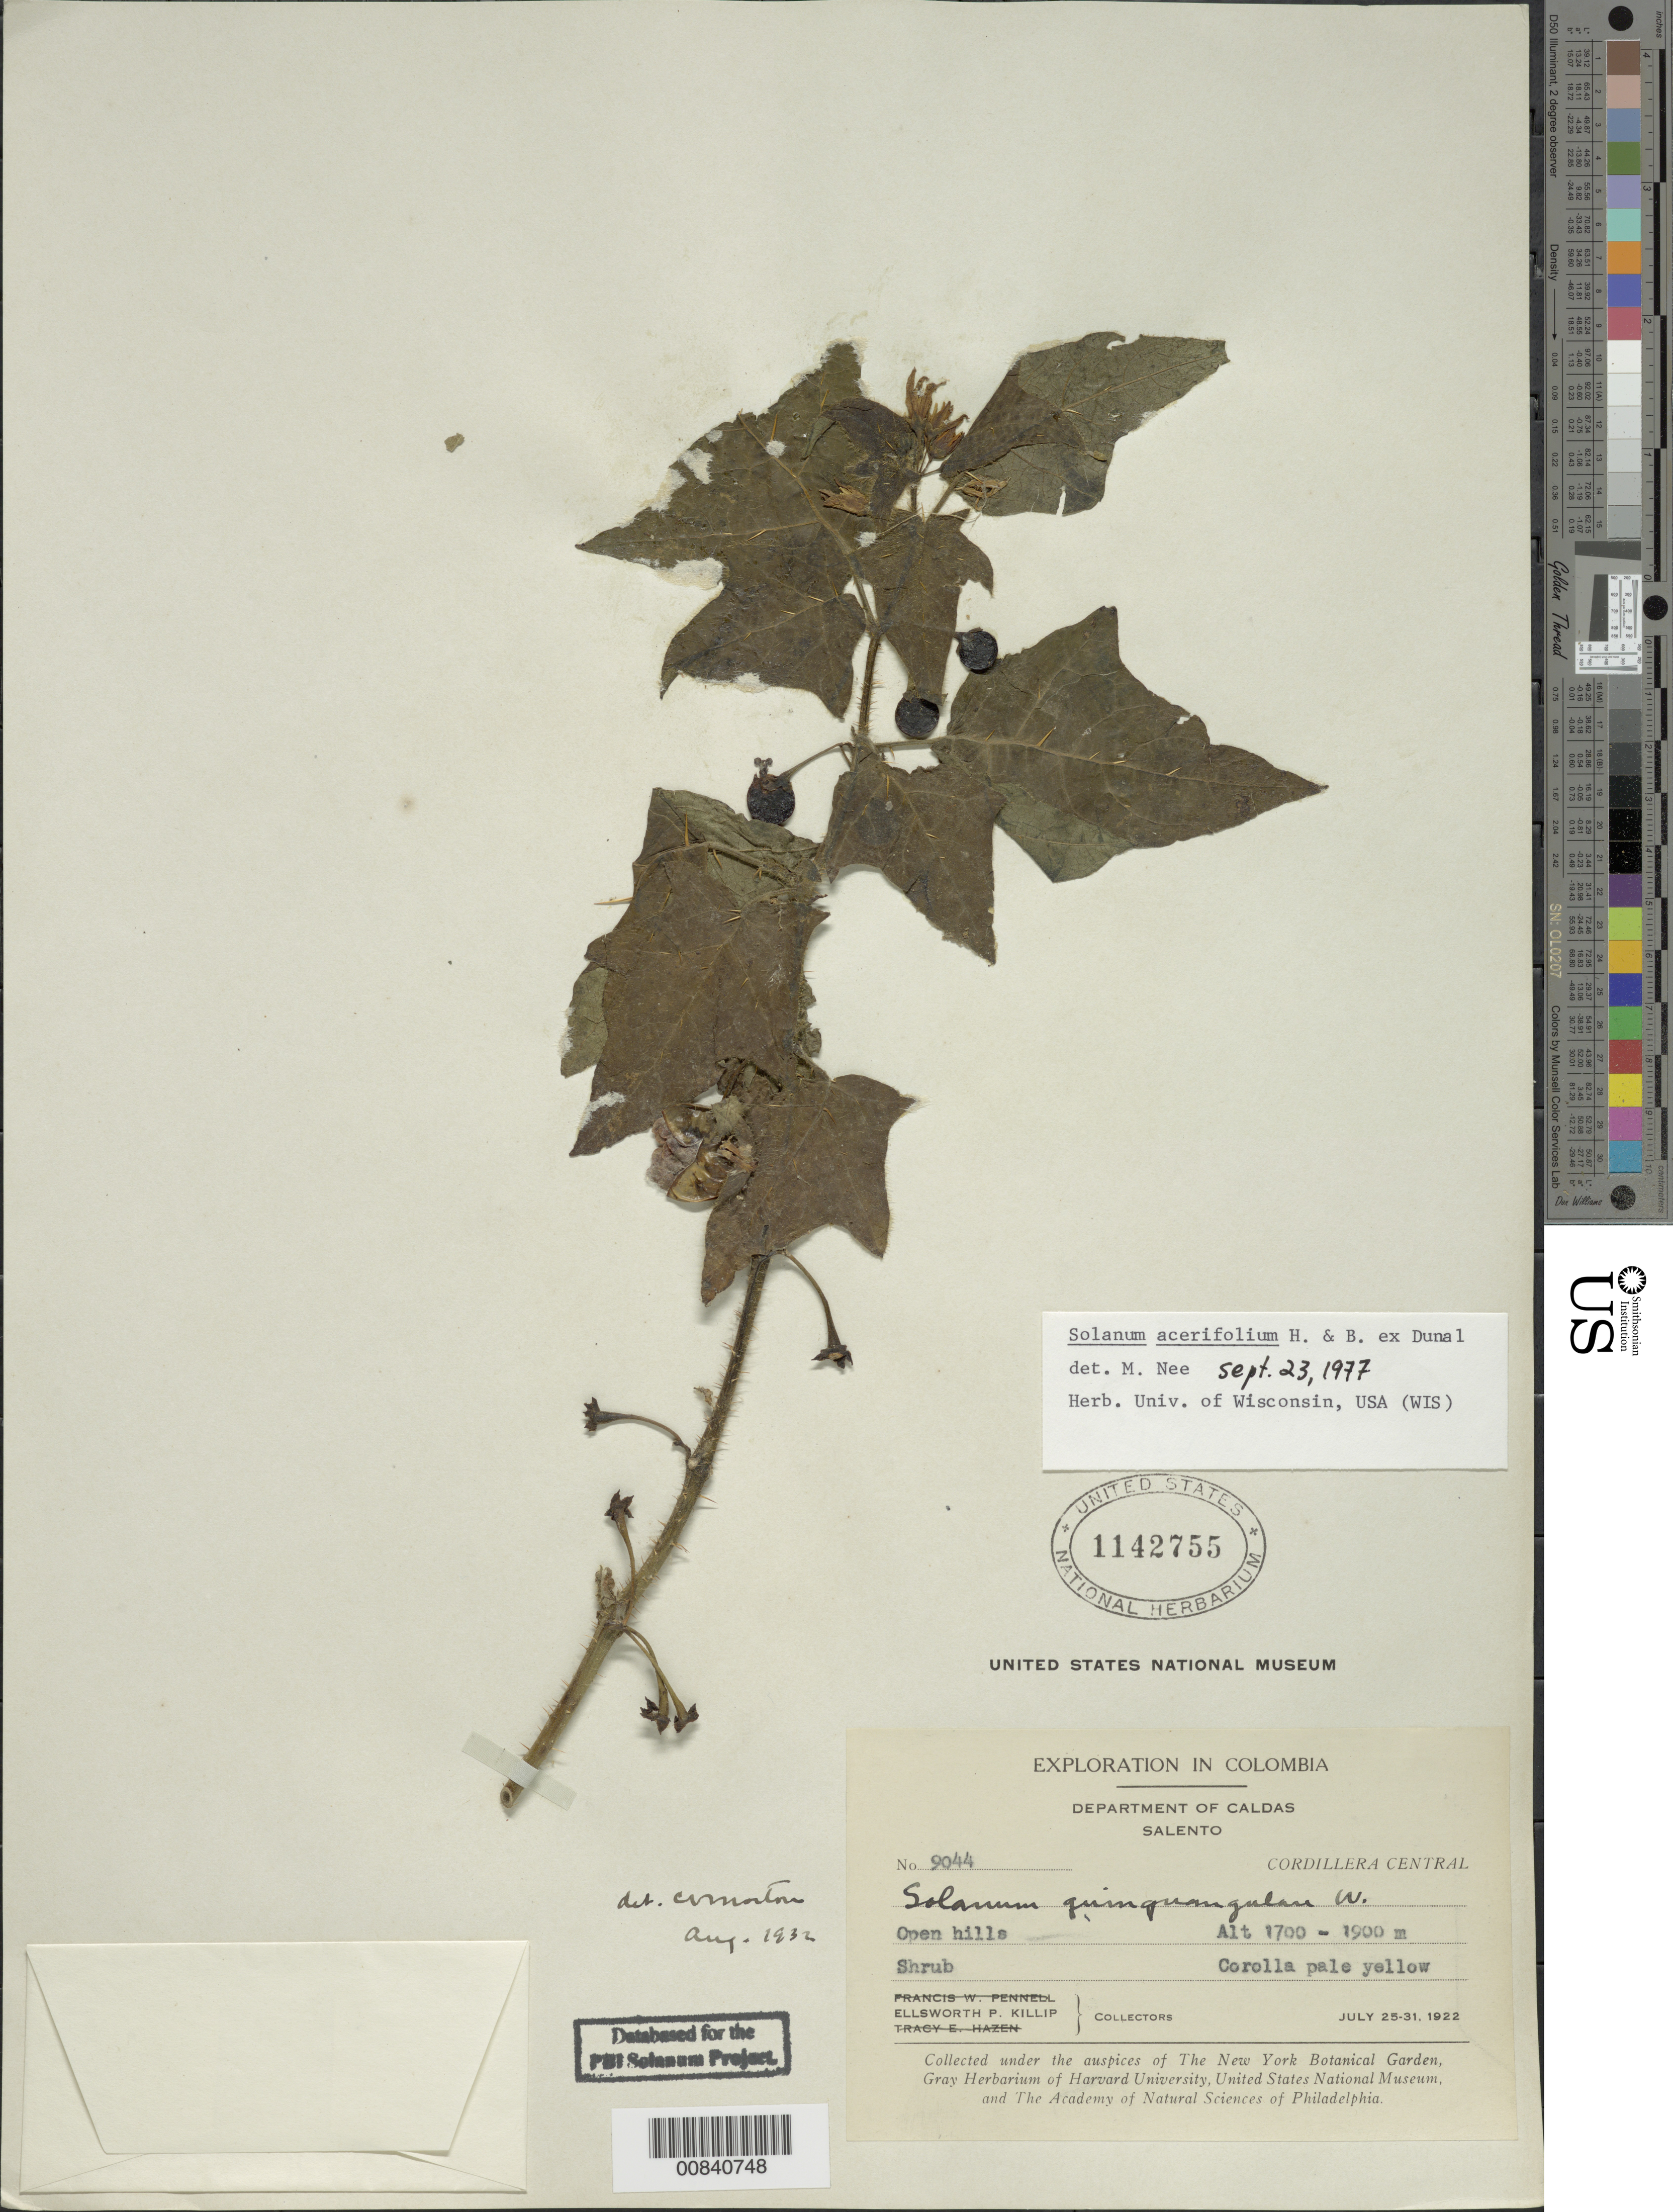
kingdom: Plantae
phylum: Tracheophyta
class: Magnoliopsida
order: Solanales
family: Solanaceae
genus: Solanum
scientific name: Solanum acerifolium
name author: Humb. & Bonpl. ex Dunal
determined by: Nee, Michael H.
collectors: E. P. Killip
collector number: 9044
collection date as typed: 25 Jul 1922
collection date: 1922-07-25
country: Colombia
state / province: Caldas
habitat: Open hills.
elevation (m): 1700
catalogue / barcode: US 1142755